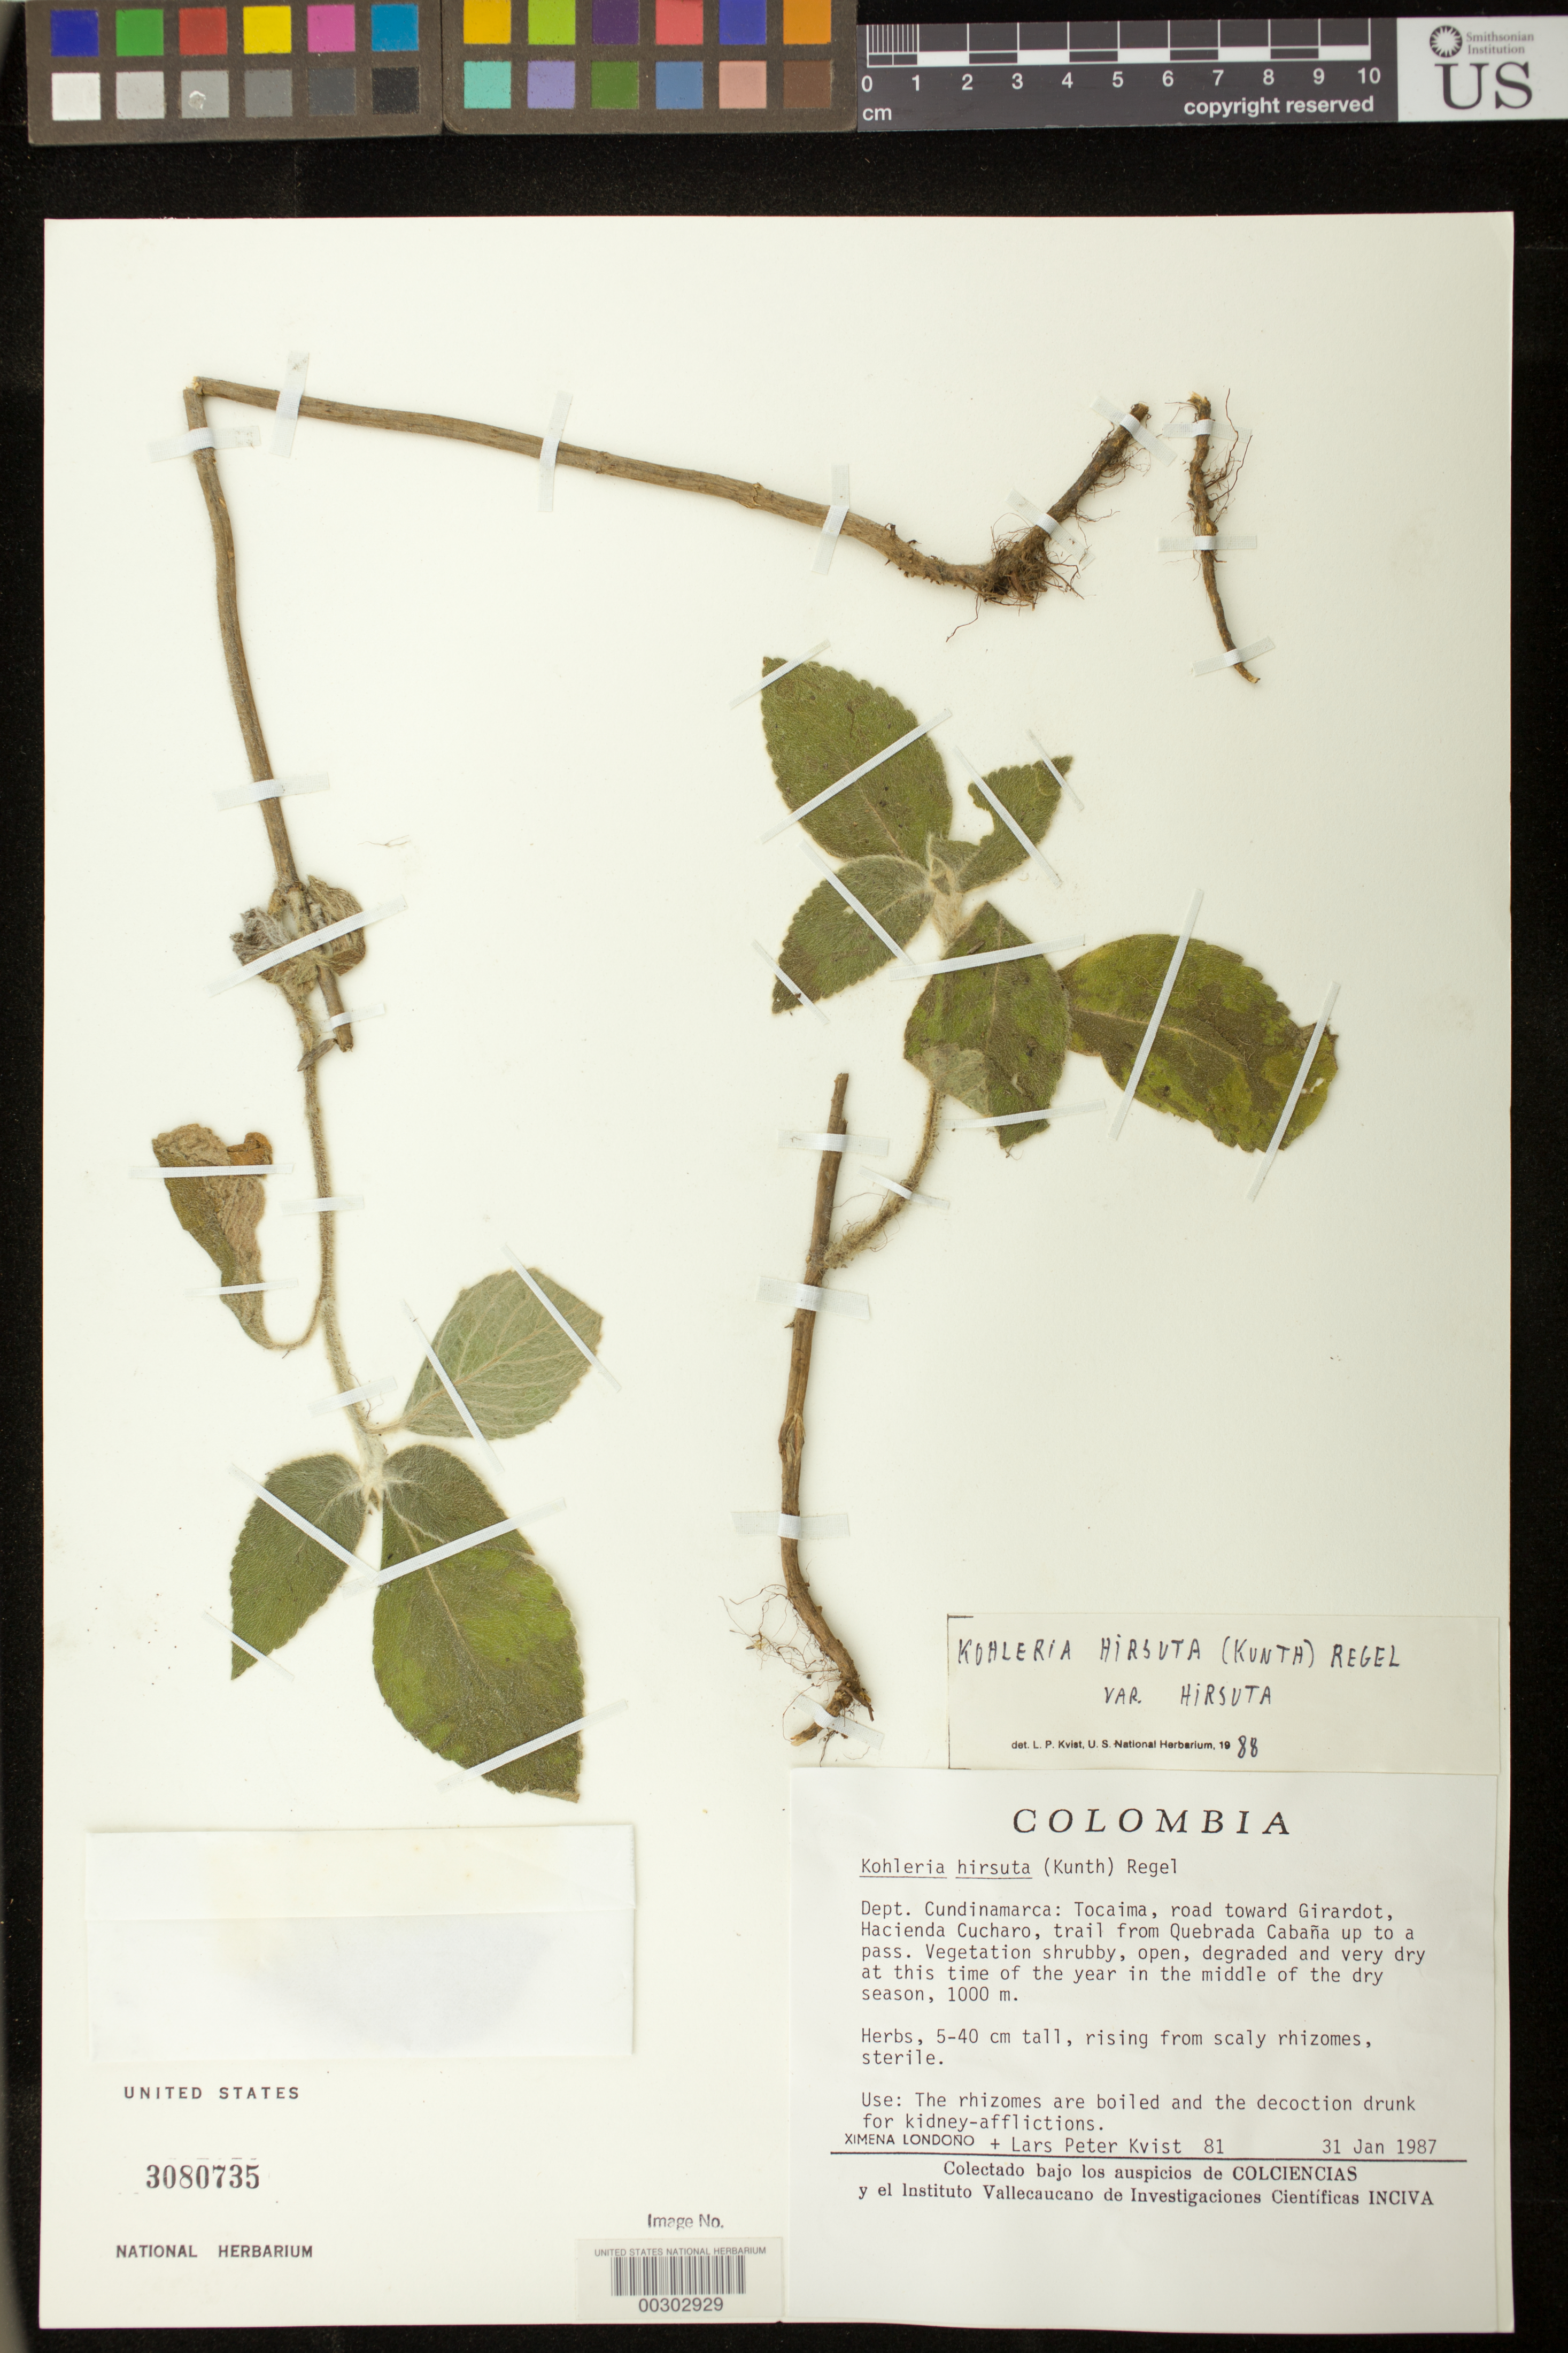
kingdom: Plantae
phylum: Tracheophyta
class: Magnoliopsida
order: Lamiales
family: Gesneriaceae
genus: Kohleria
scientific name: Kohleria hirsuta var. hirsuta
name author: (Kunth) Regel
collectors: X. Londoño & L. P. Kvist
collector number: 81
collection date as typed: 31 Jan 1987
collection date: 1987-01-31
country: Colombia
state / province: Cundinamarca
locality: Tocaima, road toward Girardot, Hacienda Cucharo, trail from Quebrada Cabana up to a pass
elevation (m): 1000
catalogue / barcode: US 3080735